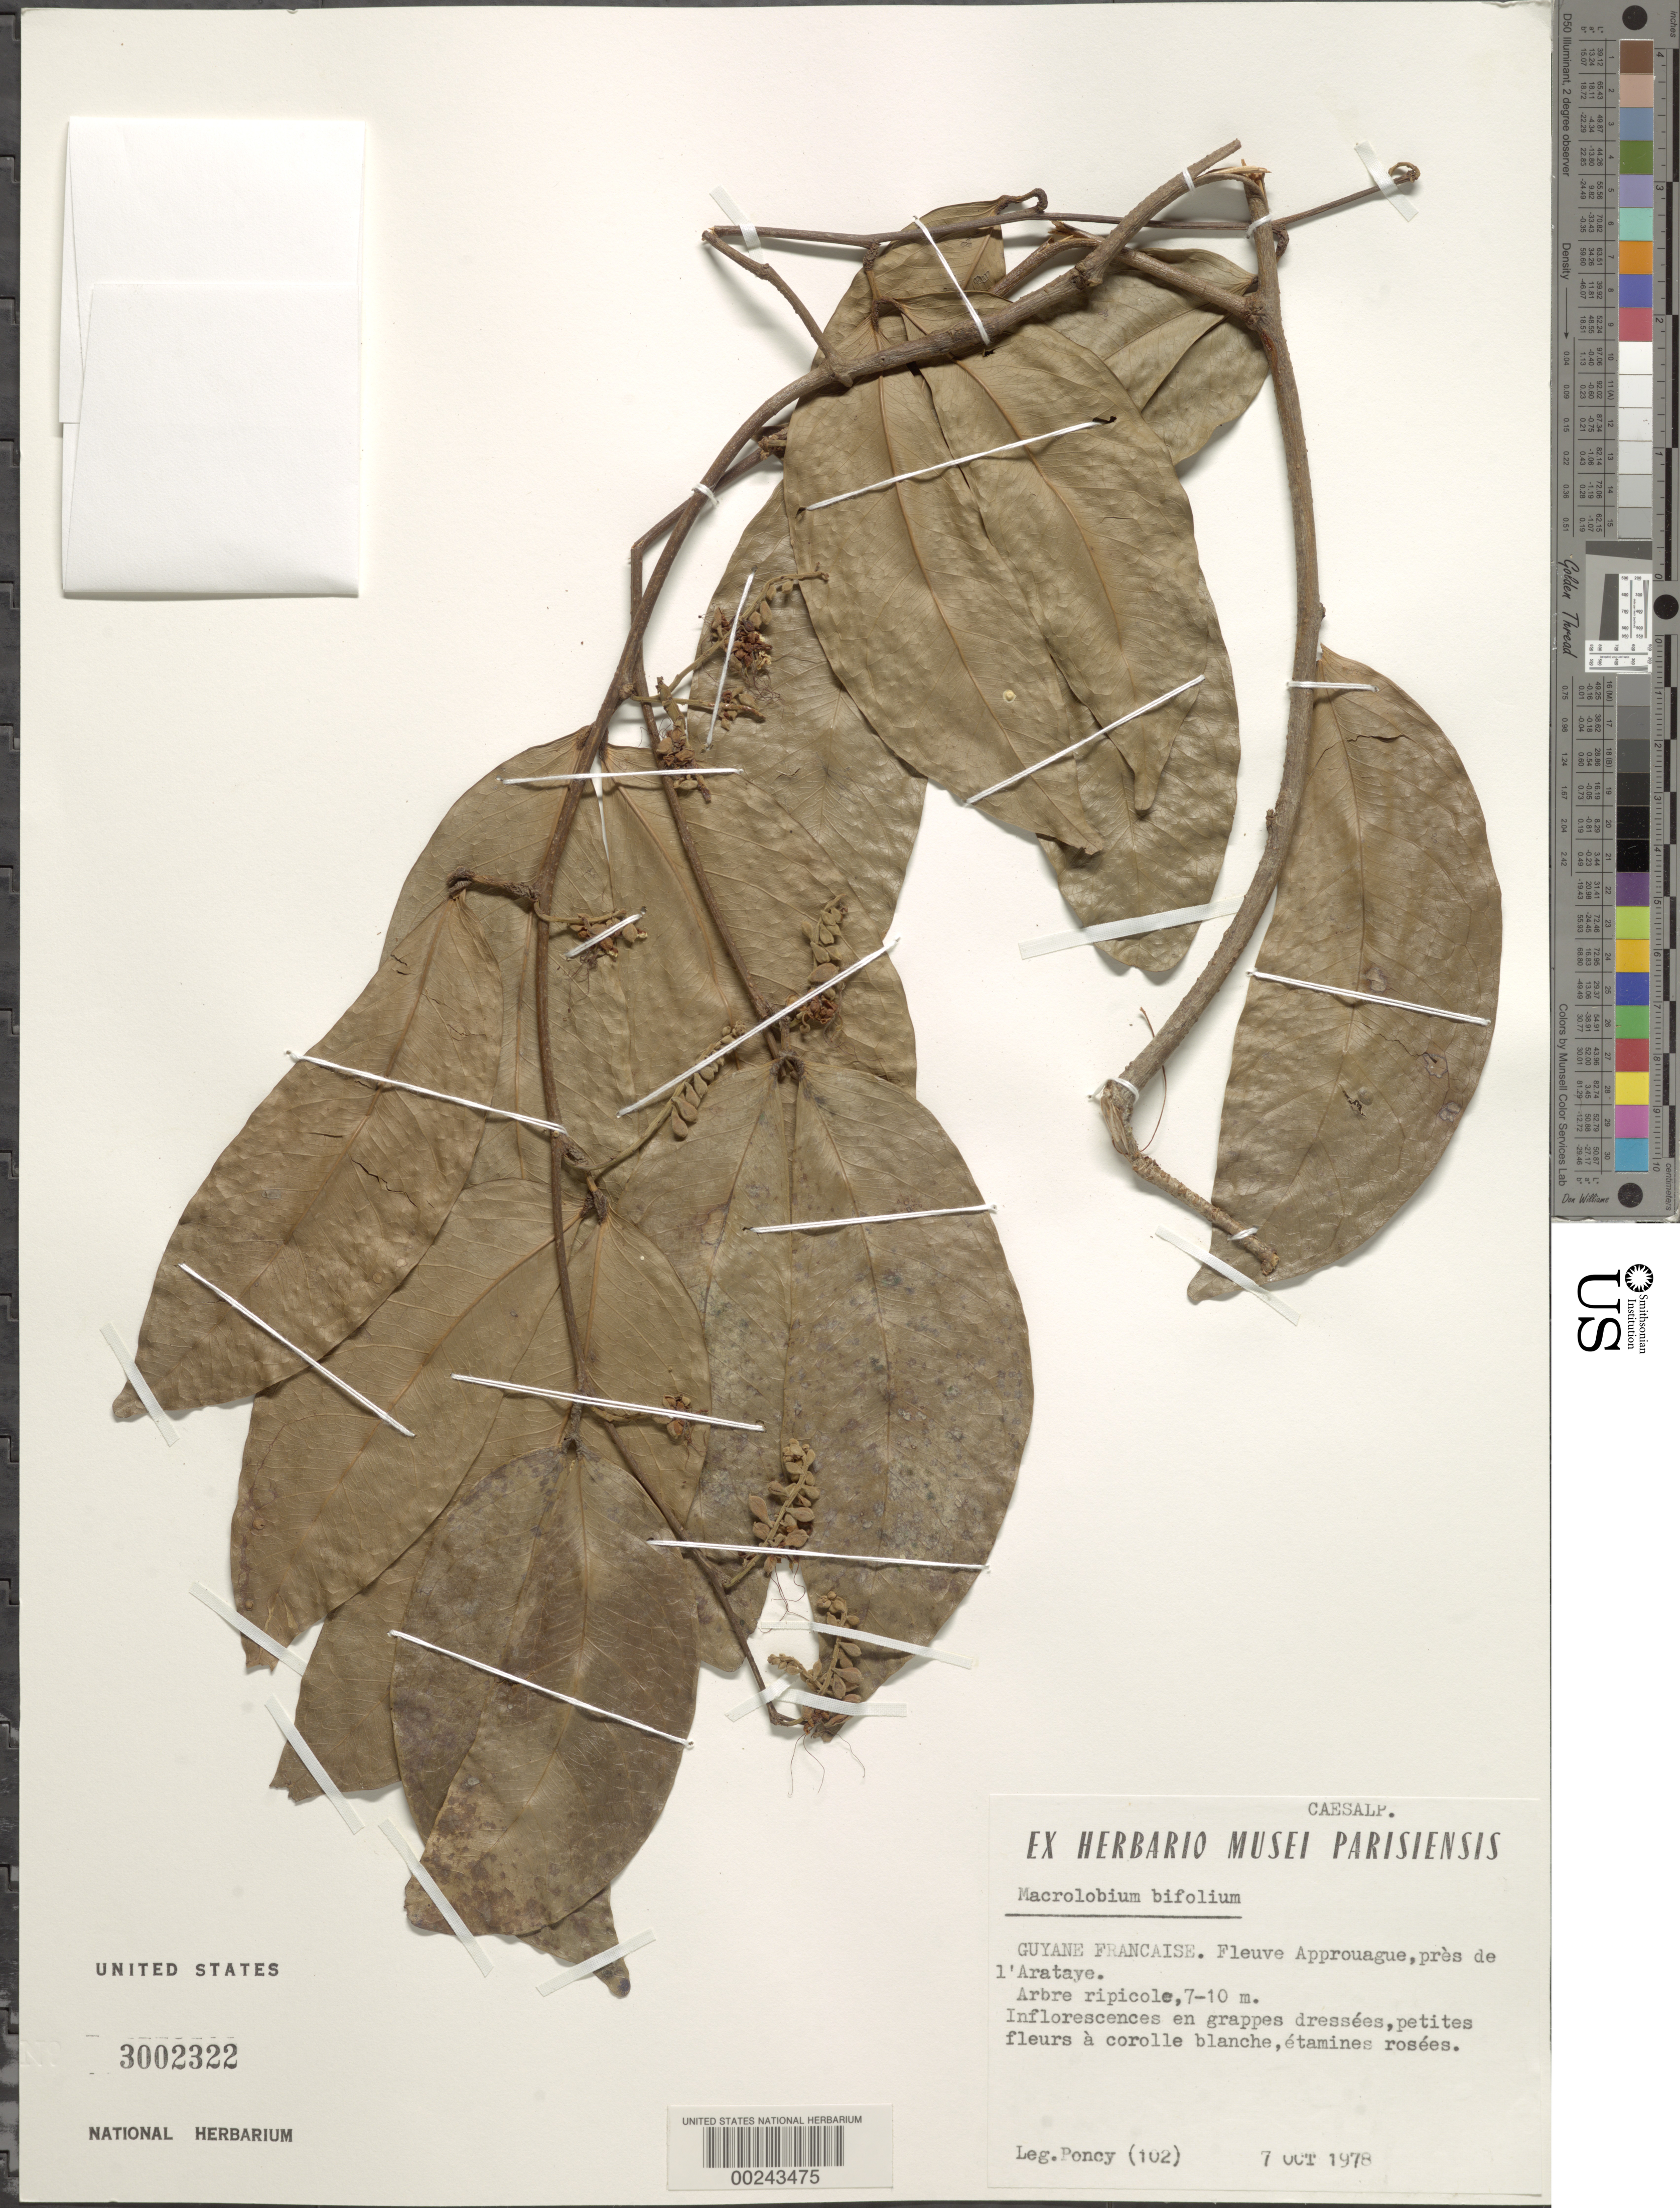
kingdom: Plantae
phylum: Tracheophyta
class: Magnoliopsida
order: Fabales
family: Fabaceae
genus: Macrolobium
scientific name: Macrolobium bifolium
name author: (Aubl.) Pers.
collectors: O. Poncy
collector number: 102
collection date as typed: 07 Oct 1978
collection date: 1978-10-07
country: French Guiana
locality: Fleuve approuague, near l'arataye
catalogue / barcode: US 3002322